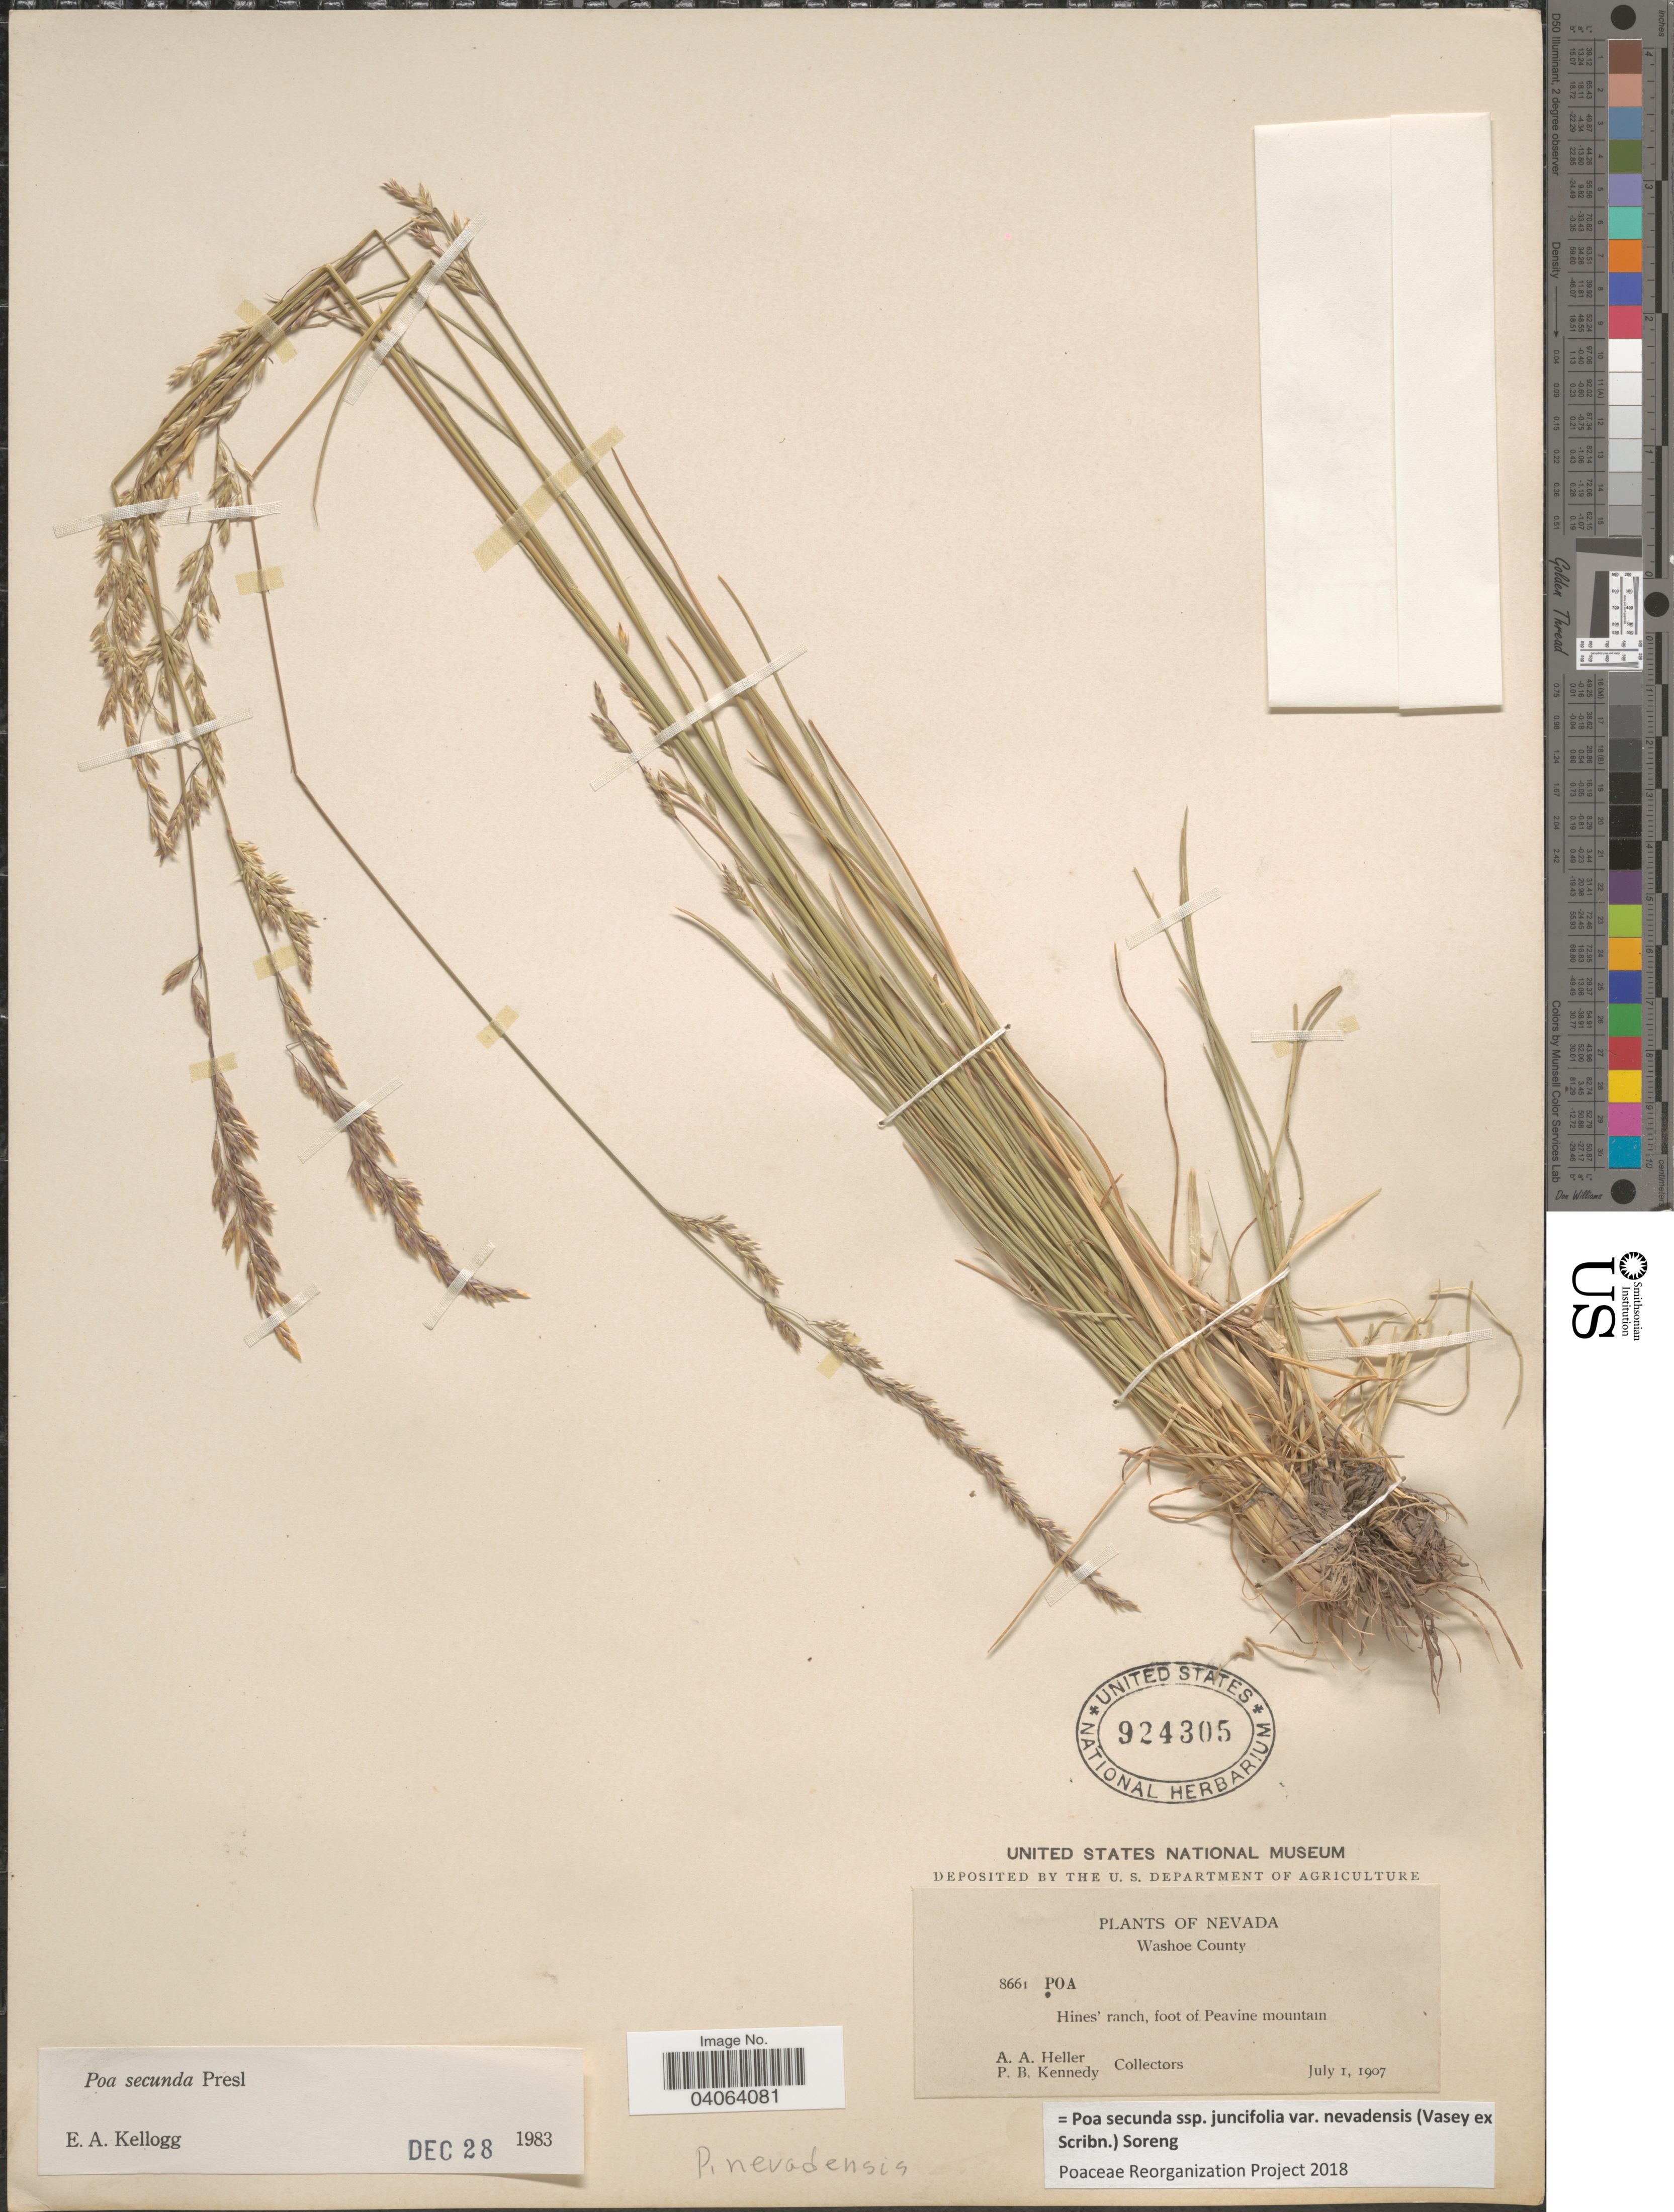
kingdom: Plantae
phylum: Tracheophyta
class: Liliopsida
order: Poales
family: Poaceae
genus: Poa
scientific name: Poa secunda subsp. juncifolia var. nevadensis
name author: (Vasey ex Scribn.) Soreng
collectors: A. A. Heller & P. B. Kennedy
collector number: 8661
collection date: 1907-07-01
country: United States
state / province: Nevada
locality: Washoe County. Hines' ranch, foot of Peavine mountain.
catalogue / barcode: US 924305